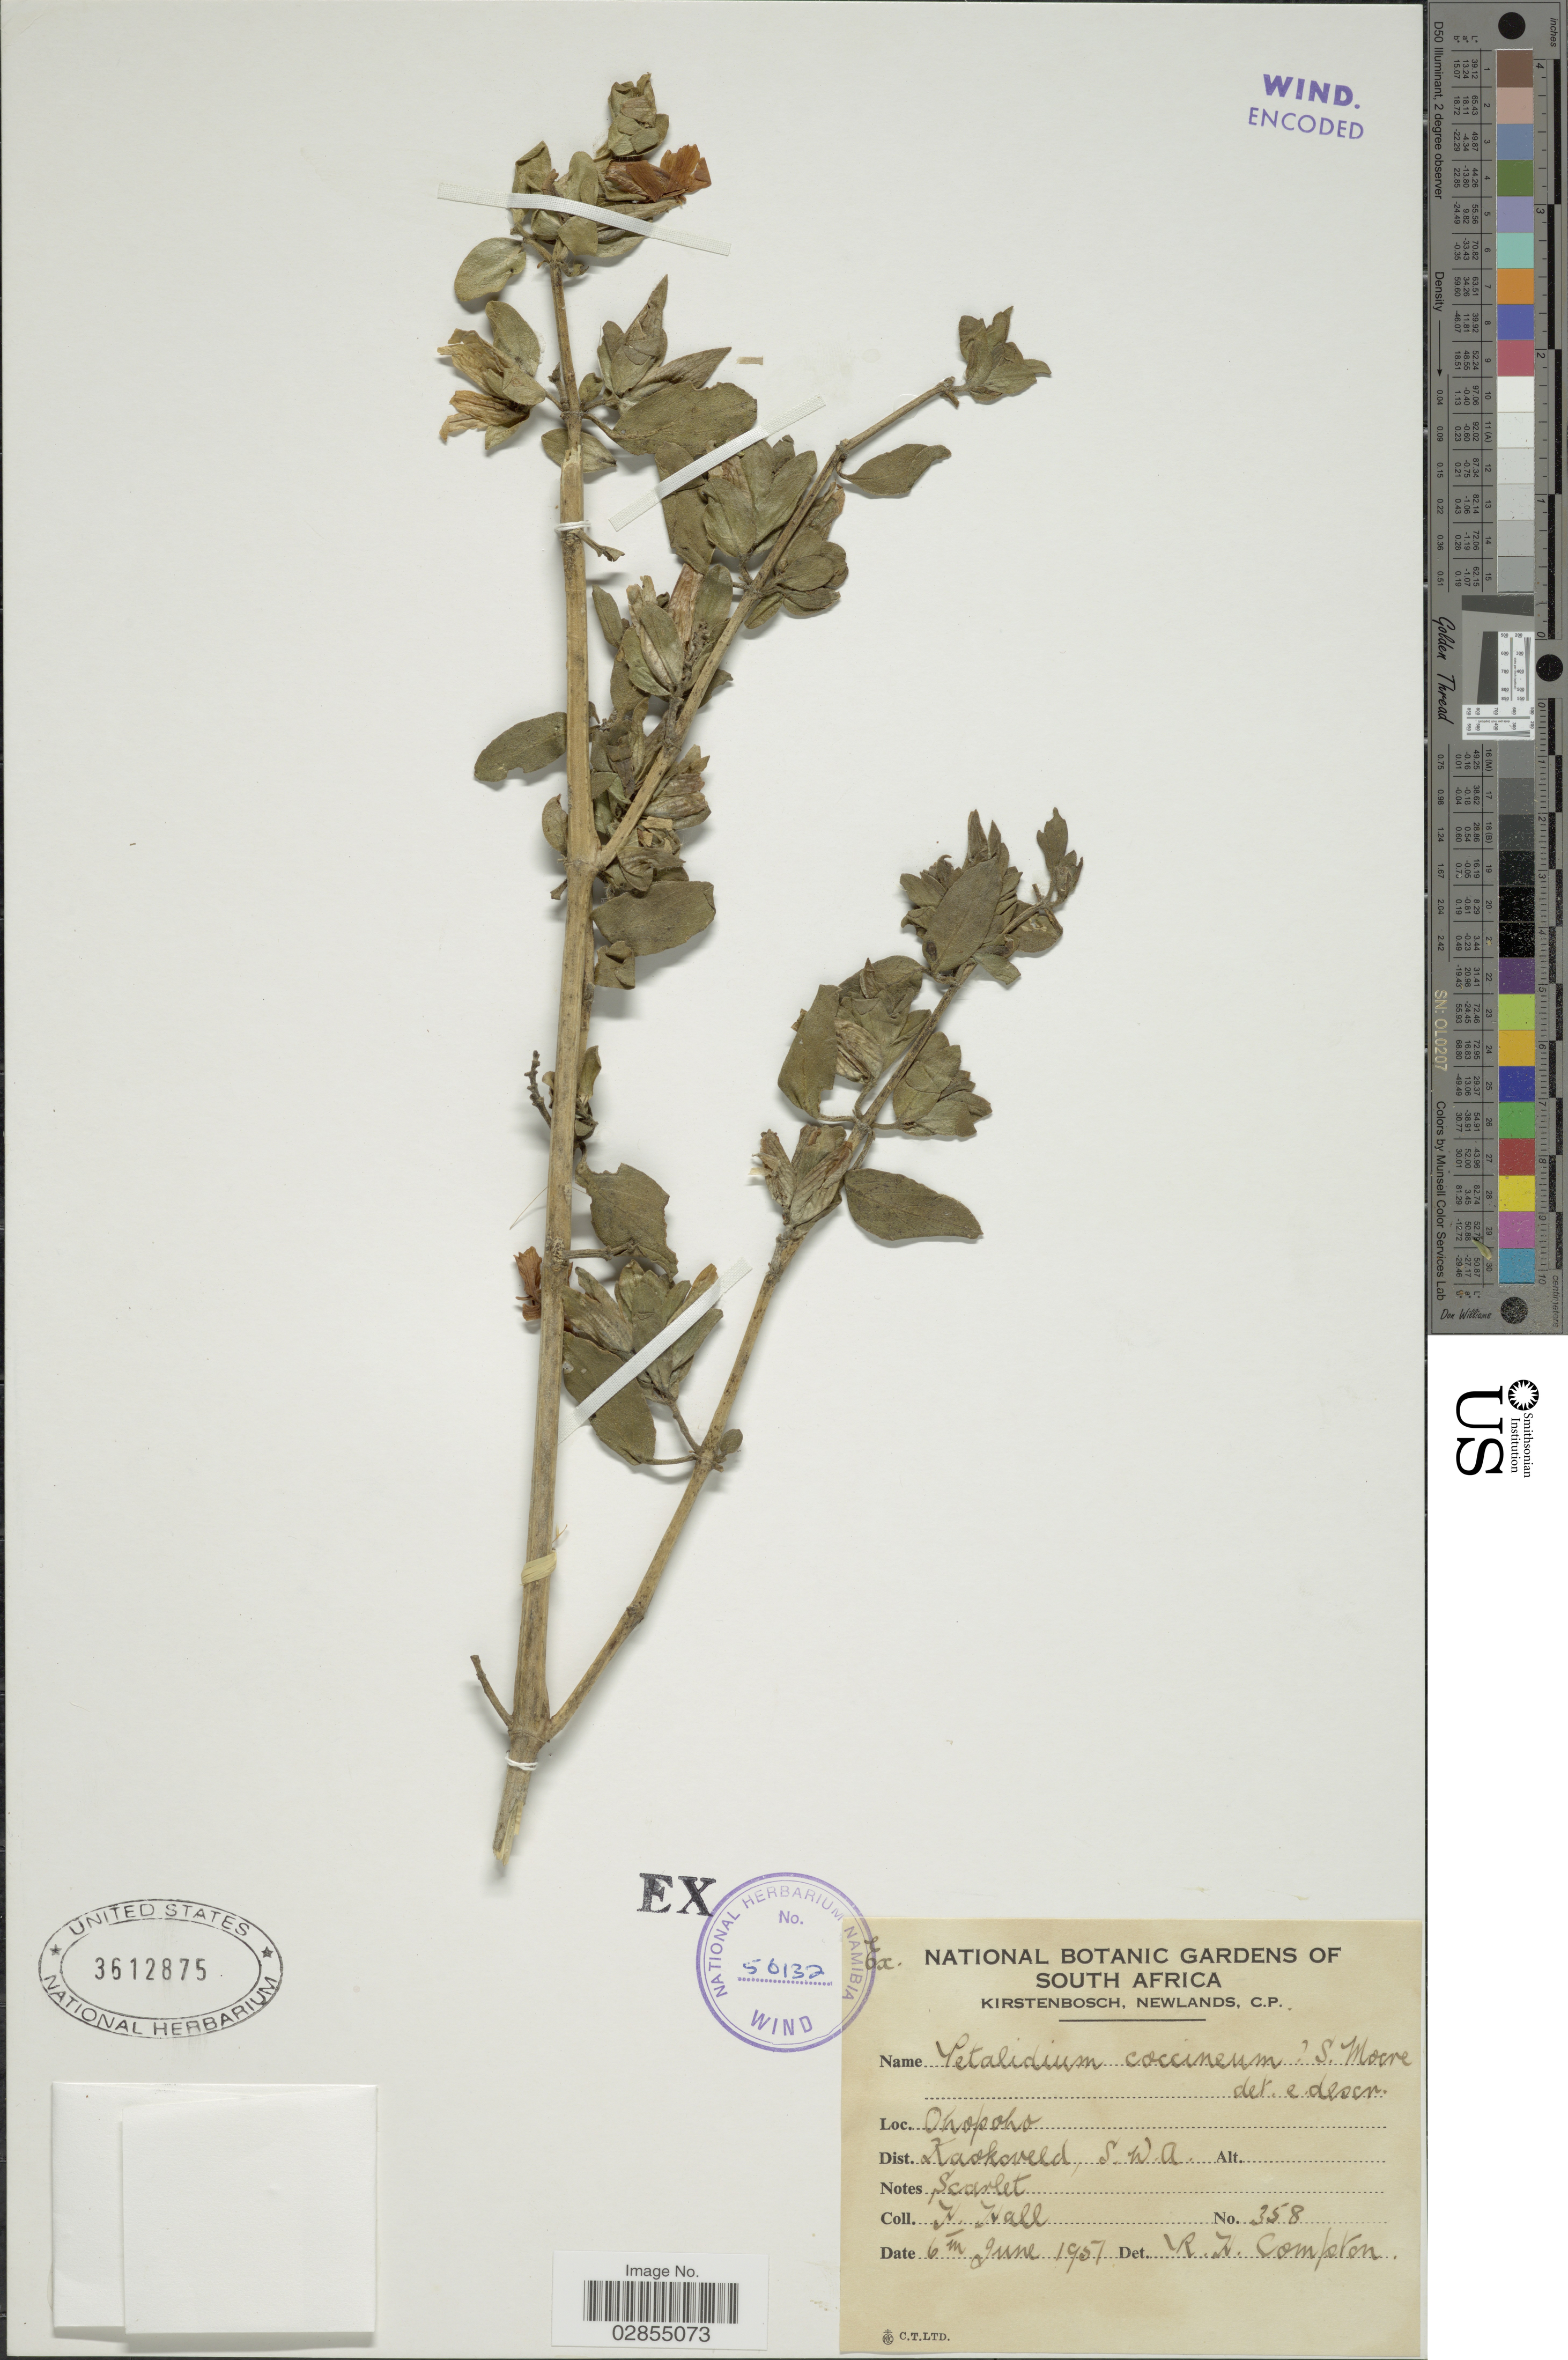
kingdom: Plantae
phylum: Tracheophyta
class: Magnoliopsida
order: Lamiales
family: Acanthaceae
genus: Petalidium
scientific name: Petalidium coccineum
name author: S. Moore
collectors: H. Hall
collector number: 358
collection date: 1951-06-06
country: Namibia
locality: Okopoko, Dist. Kaokoveld, S.W.A.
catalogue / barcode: US 3612875